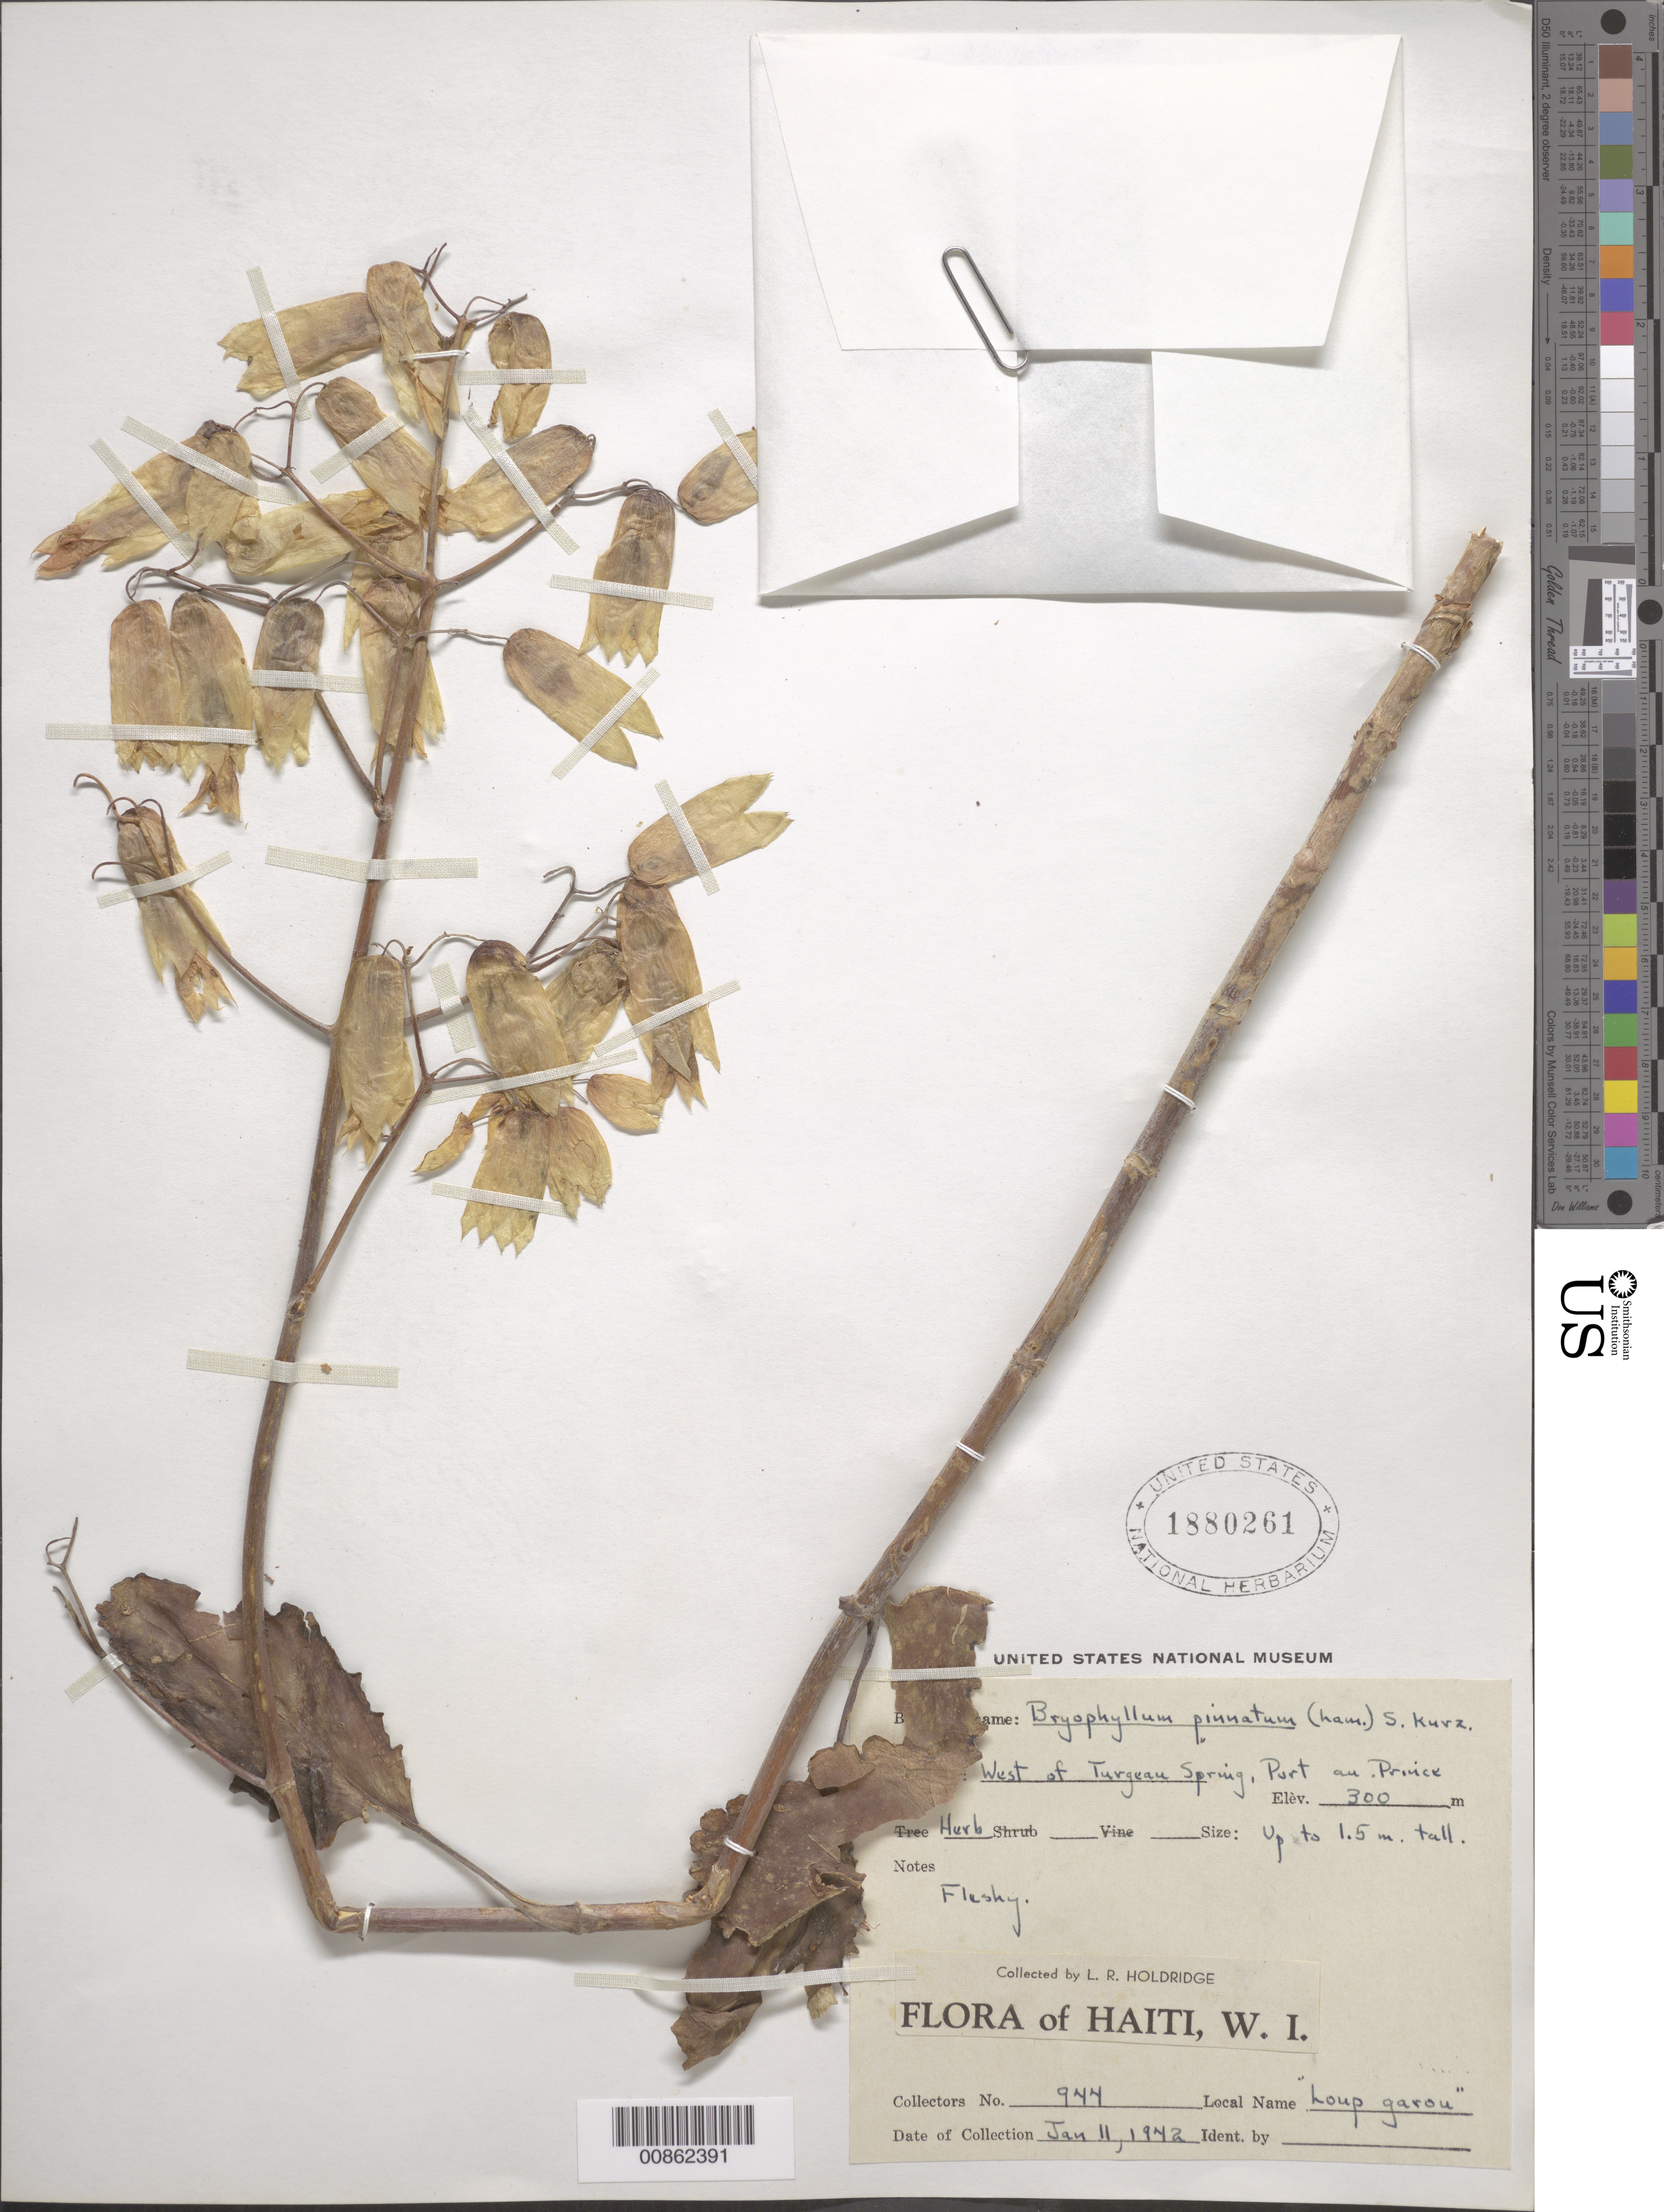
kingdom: Plantae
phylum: Tracheophyta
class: Magnoliopsida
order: Saxifragales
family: Crassulaceae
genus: Kalanchoe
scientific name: Kalanchoe pinnata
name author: (Lam.) Pers.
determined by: Strong, Mark T., (BOT), Smithsonian Institution - National Museum of Natural History (UNITED STATES)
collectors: L. Holdridge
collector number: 944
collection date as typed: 11 Jan 1942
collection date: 1942-01-11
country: Haiti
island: Hispaniola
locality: West of Turgeau Spring, Port au Prince.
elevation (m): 300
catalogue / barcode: US 1880261